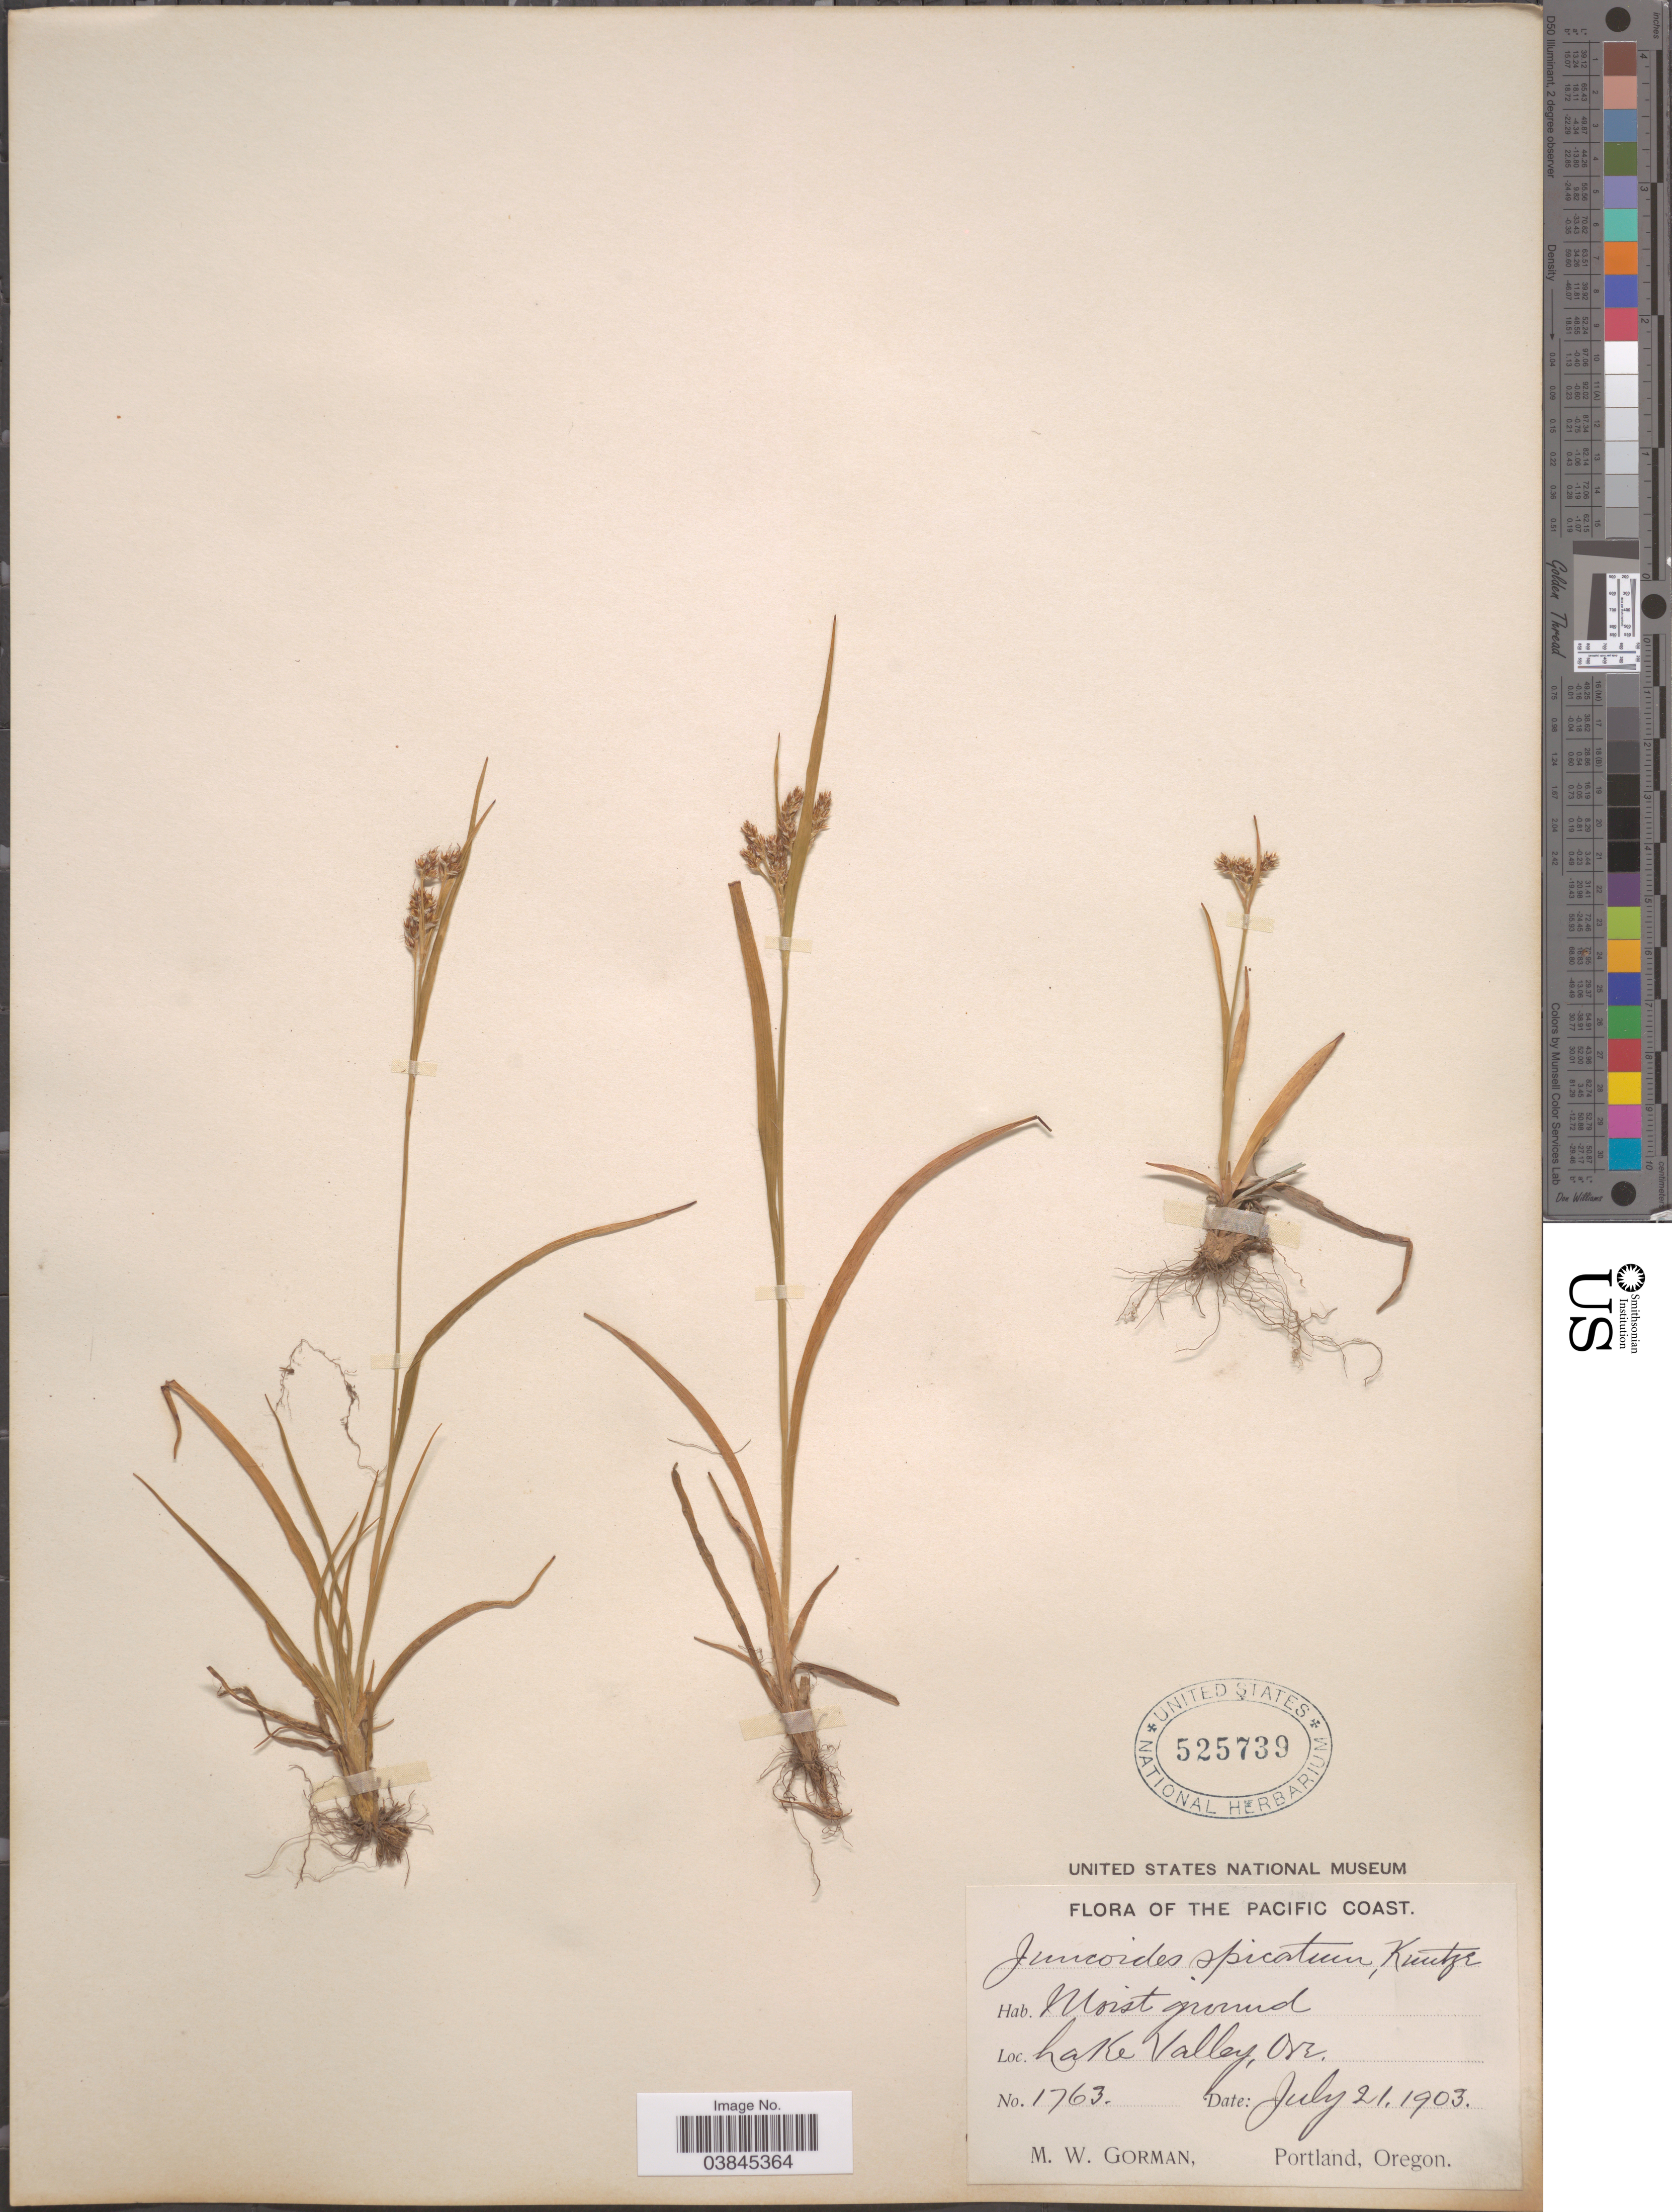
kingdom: Plantae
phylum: Tracheophyta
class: Liliopsida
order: Poales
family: Juncaceae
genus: Luzula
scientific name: Luzula campestris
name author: (L.) DC.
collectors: M. W. Gorman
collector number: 1763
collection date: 1903-07-21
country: United States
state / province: Oregon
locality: The Pacific coast. Lake Valley.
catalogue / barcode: US 525739